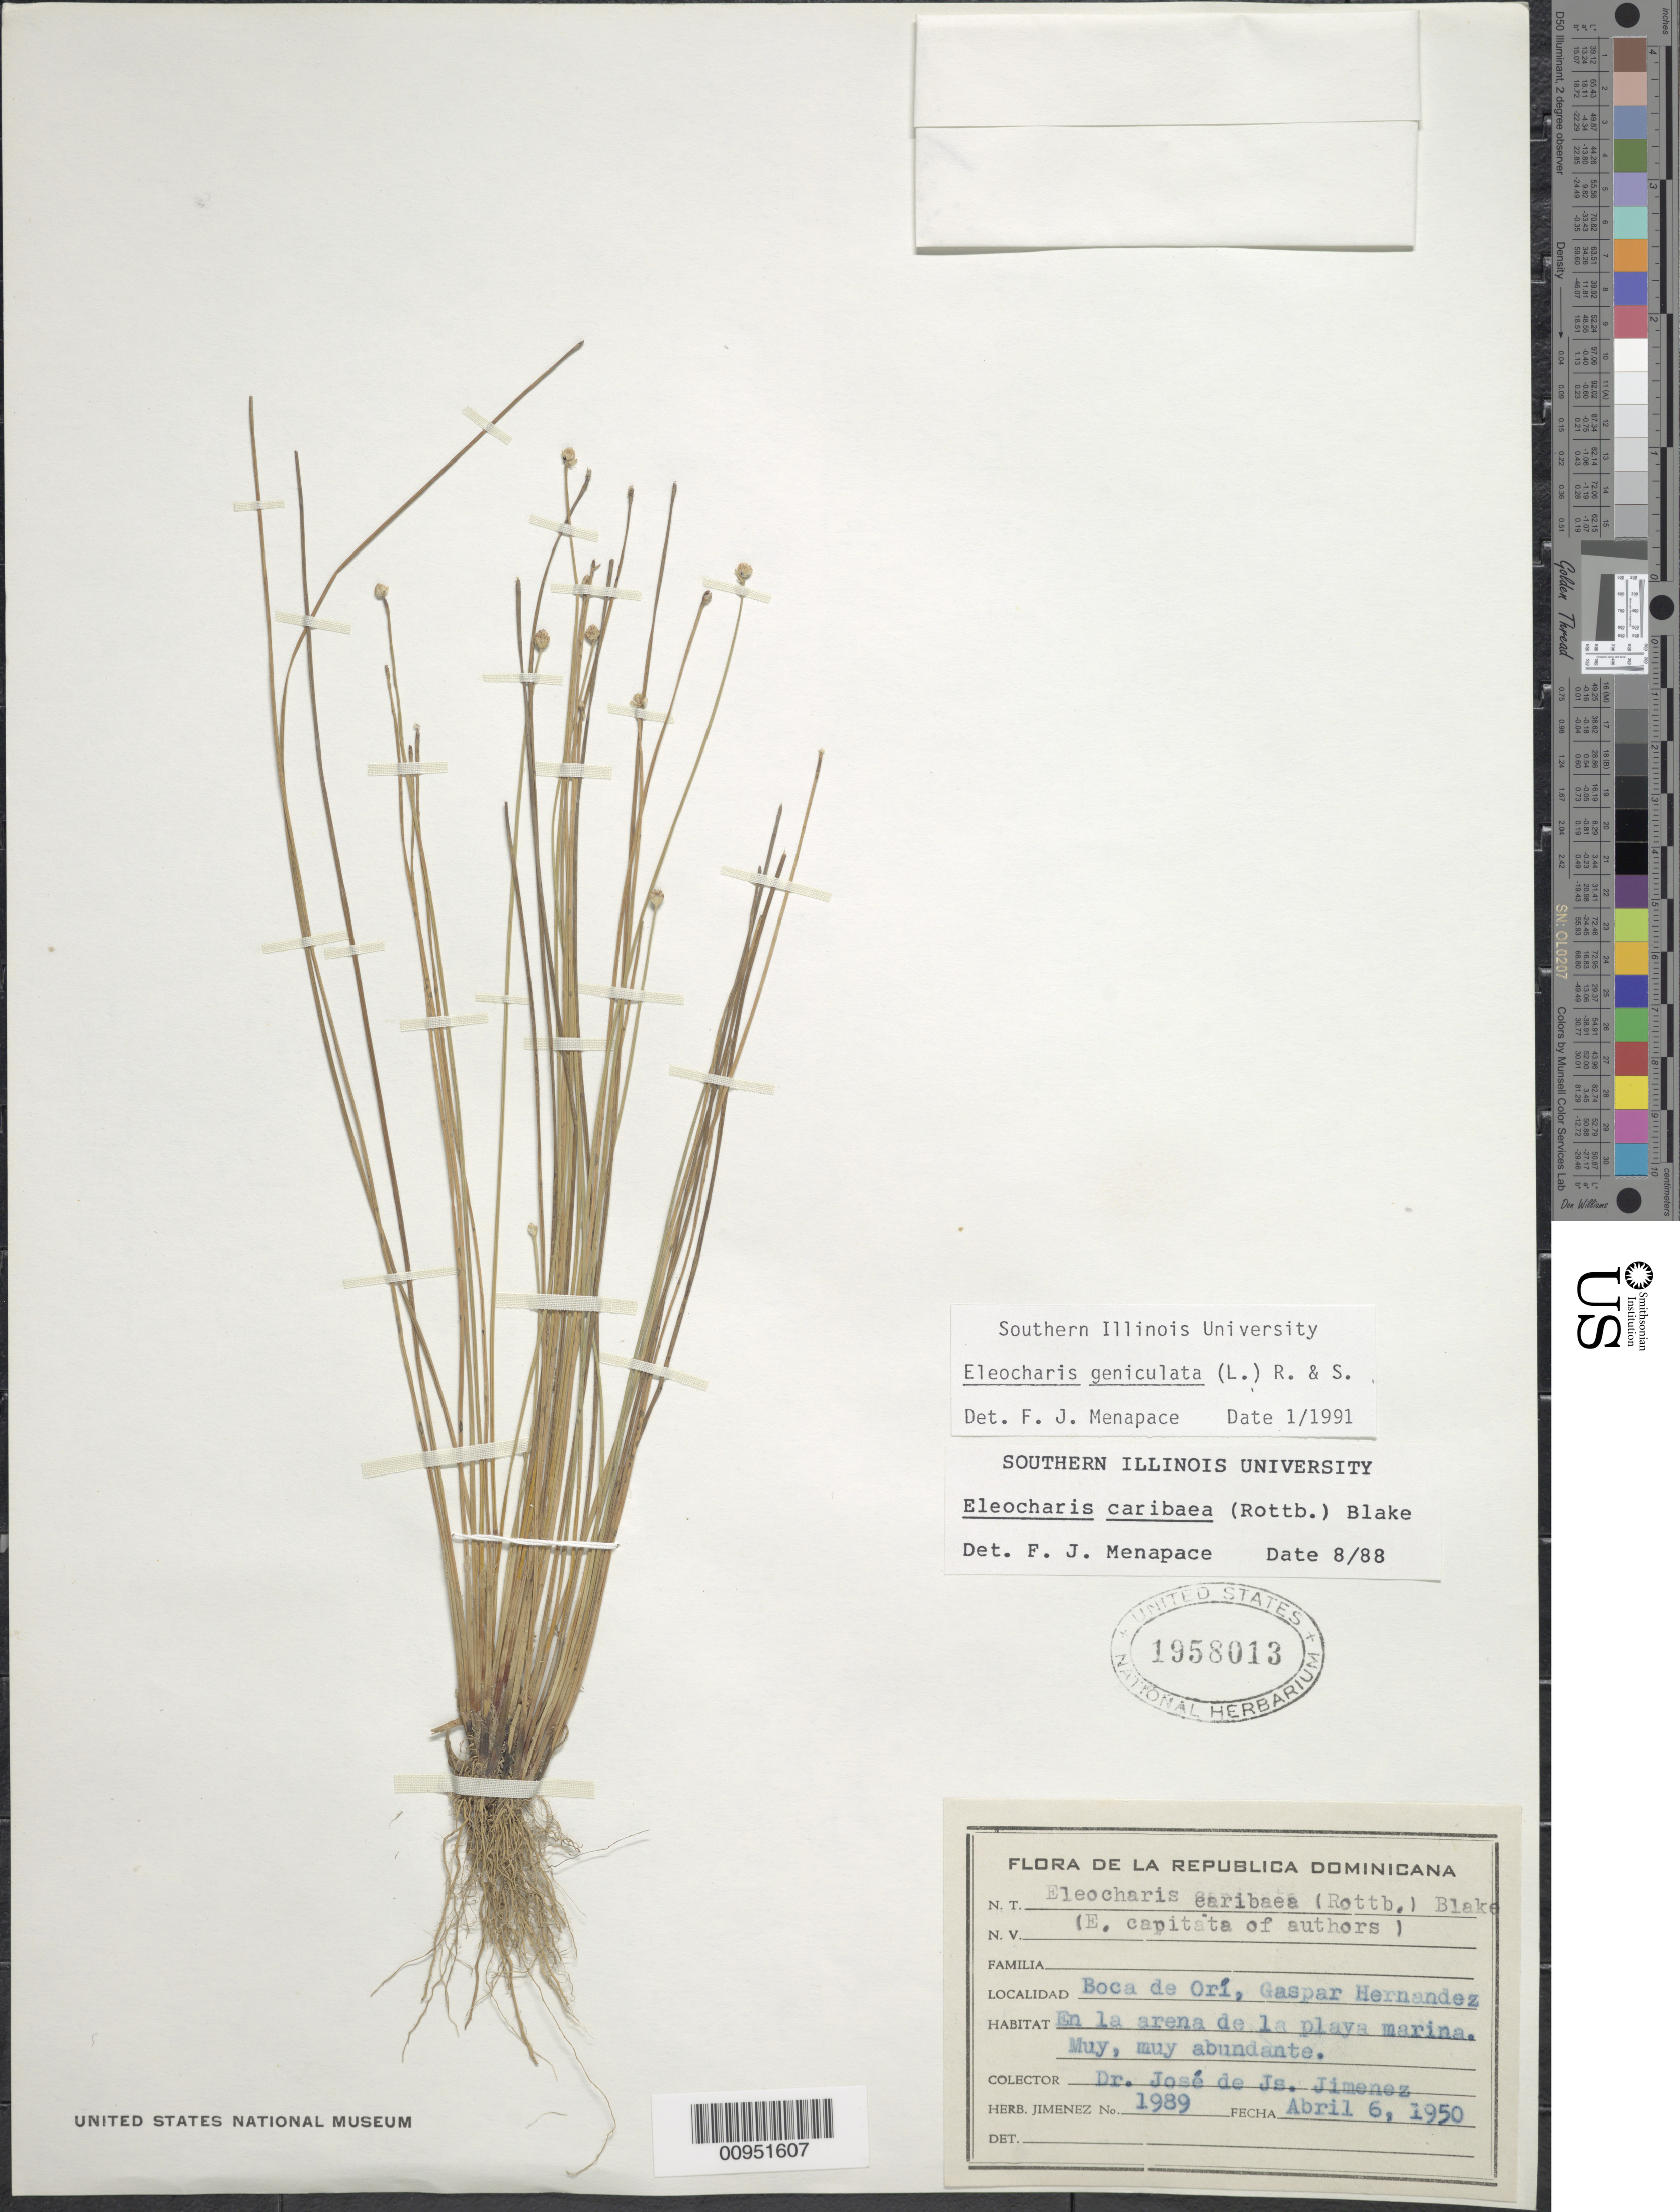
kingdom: Plantae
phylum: Tracheophyta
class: Liliopsida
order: Poales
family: Cyperaceae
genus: Eleocharis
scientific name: Eleocharis geniculata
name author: (L.) Roem. & Schult.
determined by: Menapace, F. J.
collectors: J. J. Jiménez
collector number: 1989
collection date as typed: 06 Apr 1950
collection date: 1950-04-06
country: Dominican Republic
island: Hispaniola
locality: Boca de Orí, Gaspar Hernandez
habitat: En la arena de la playa marina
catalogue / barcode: US 1958013